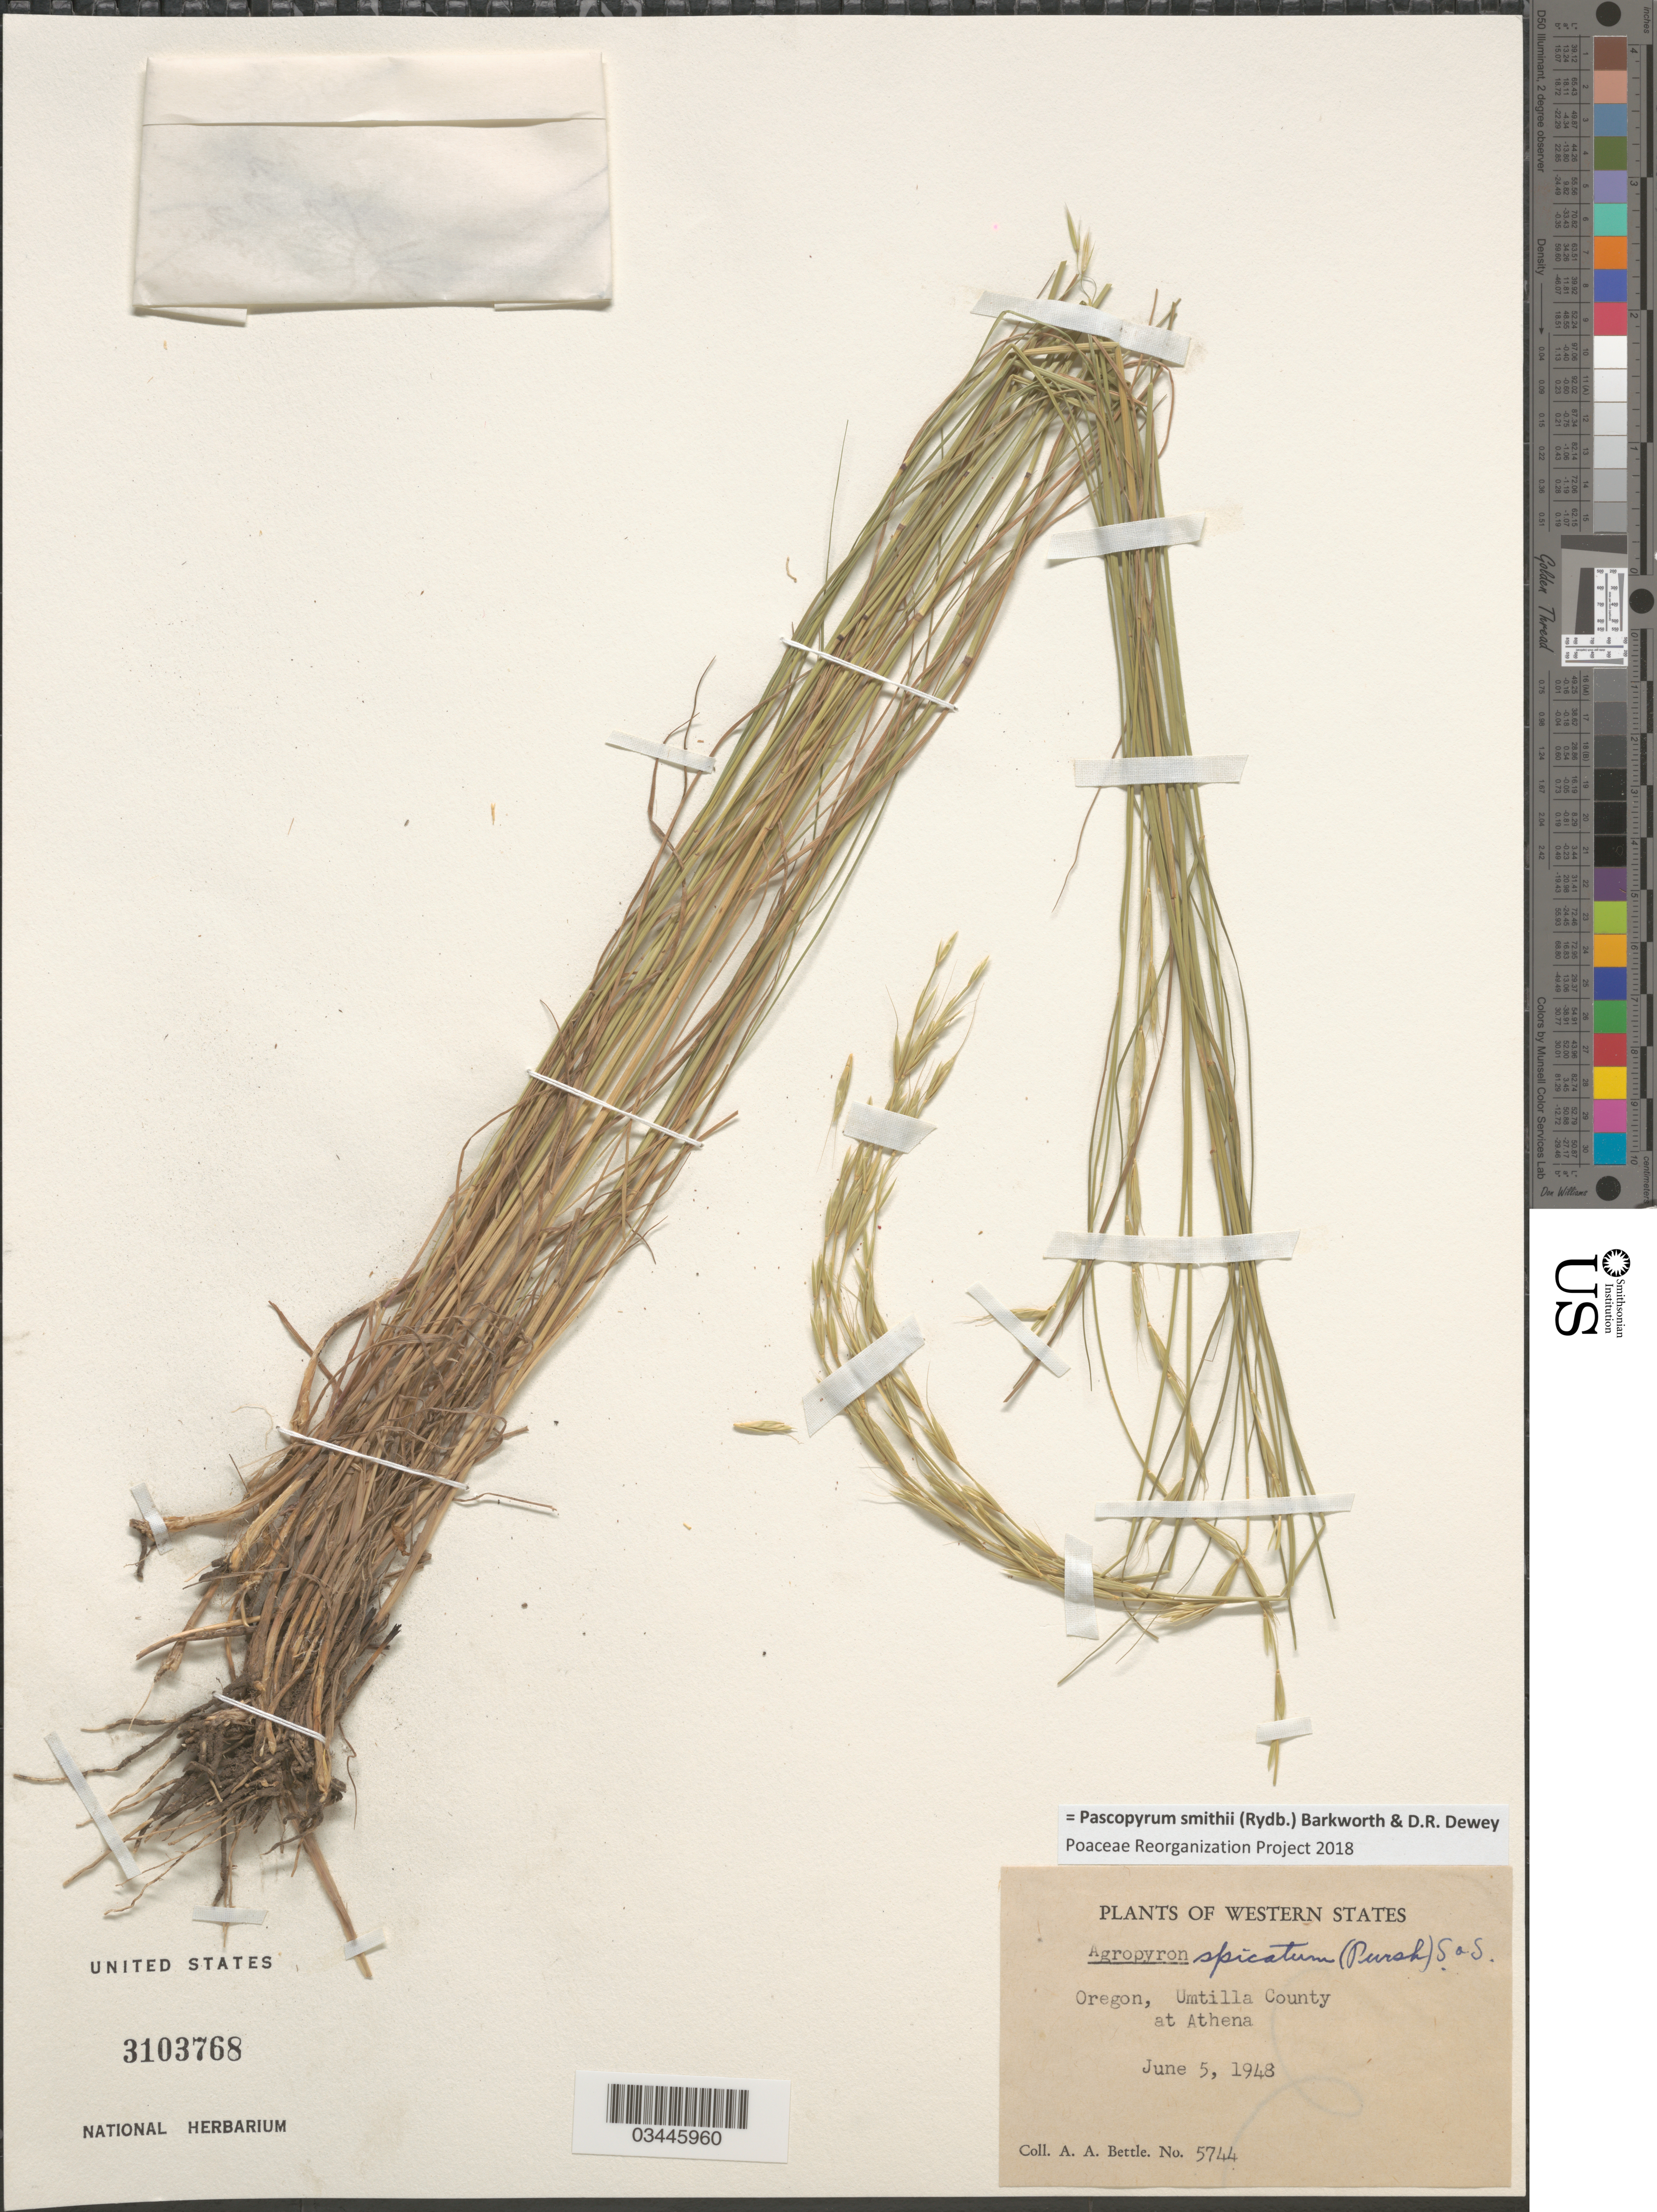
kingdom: Plantae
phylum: Tracheophyta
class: Liliopsida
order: Poales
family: Poaceae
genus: Pascopyrum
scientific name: Pascopyrum smithii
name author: (Rydb.) Barkworth & Dewey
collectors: A. A. Beetle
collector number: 5744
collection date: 1948-06-05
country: United States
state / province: Oregon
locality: Western States. Umtilla County at Athena.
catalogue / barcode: US 3103768